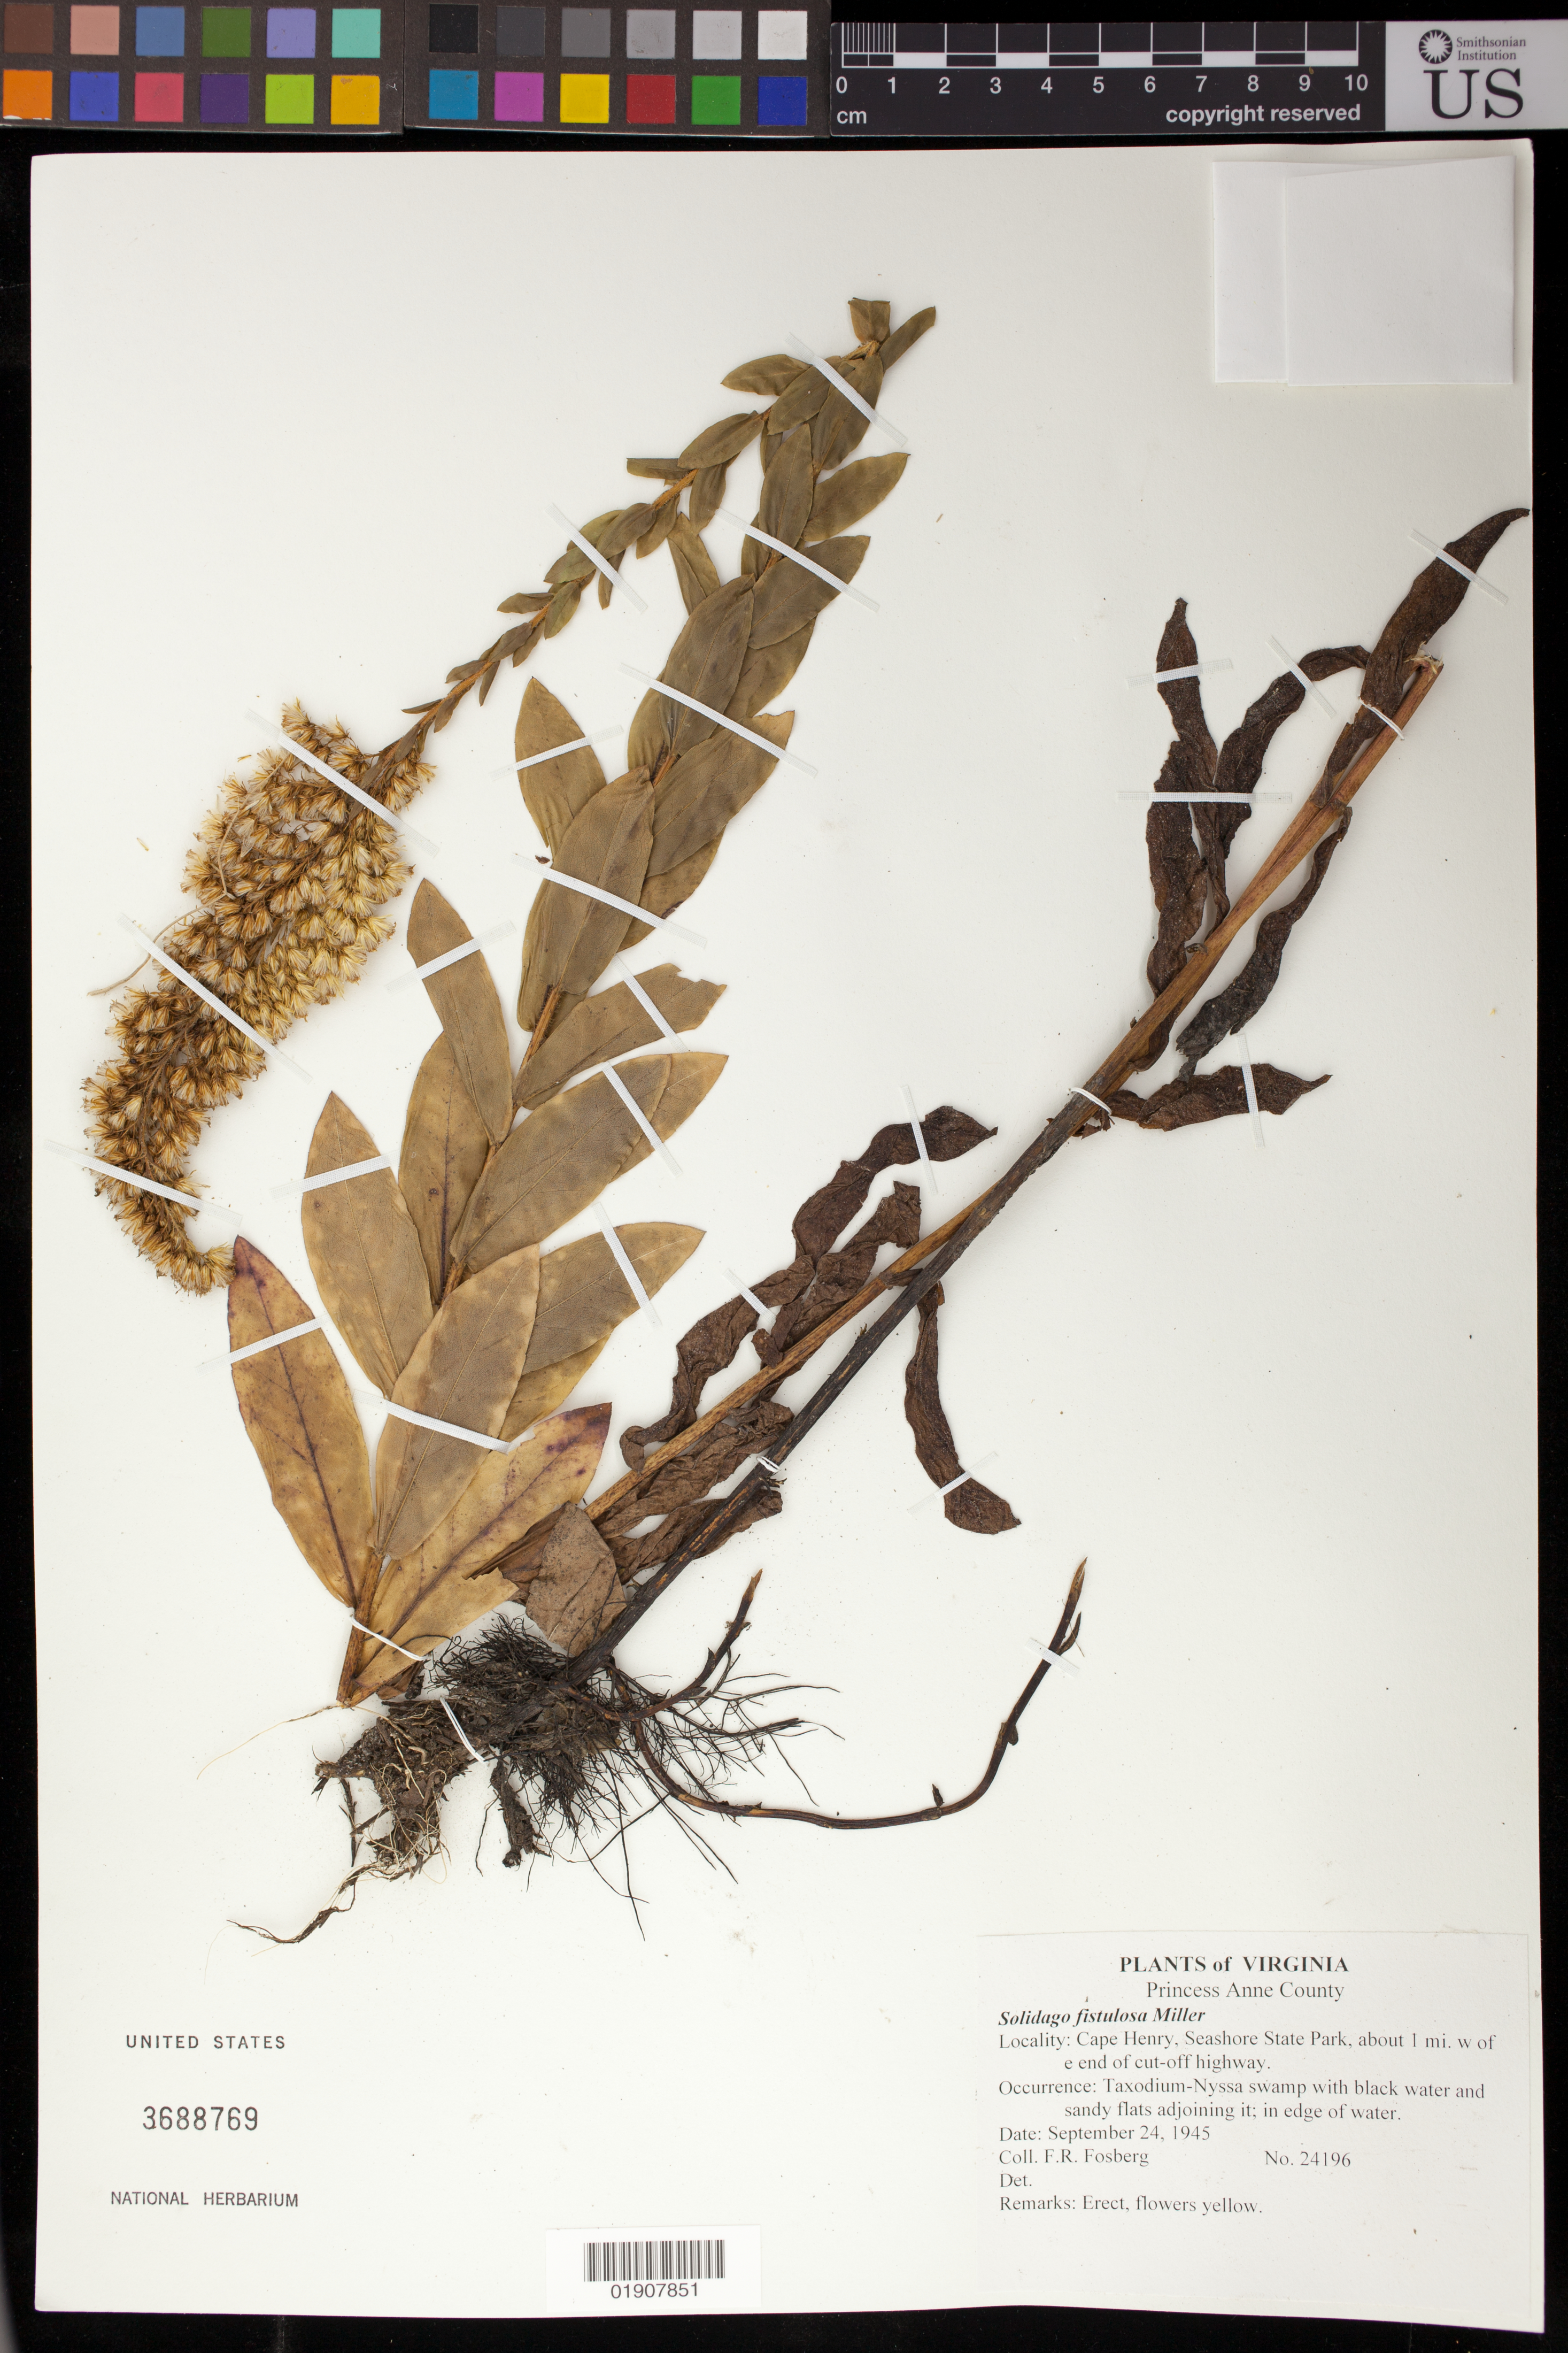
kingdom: Plantae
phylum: Tracheophyta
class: Magnoliopsida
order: Asterales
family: Asteraceae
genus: Solidago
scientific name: Solidago fistulosa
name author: Mill.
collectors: F. R. Fosberg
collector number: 24196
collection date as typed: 24 Sep 1945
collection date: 1945-09-24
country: United States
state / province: Virginia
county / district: City of Virginia Beach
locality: Princess Anne County, Cape Henry, Seashore State Park, about 1 mi. W of E end of cut-off highway. [Princess Anne County is now part of City of Virginia Beach.]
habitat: Taxodium-Nyssa swamp with black water and sandy flats adjoining it; in edge of water.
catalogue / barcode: US 3688769